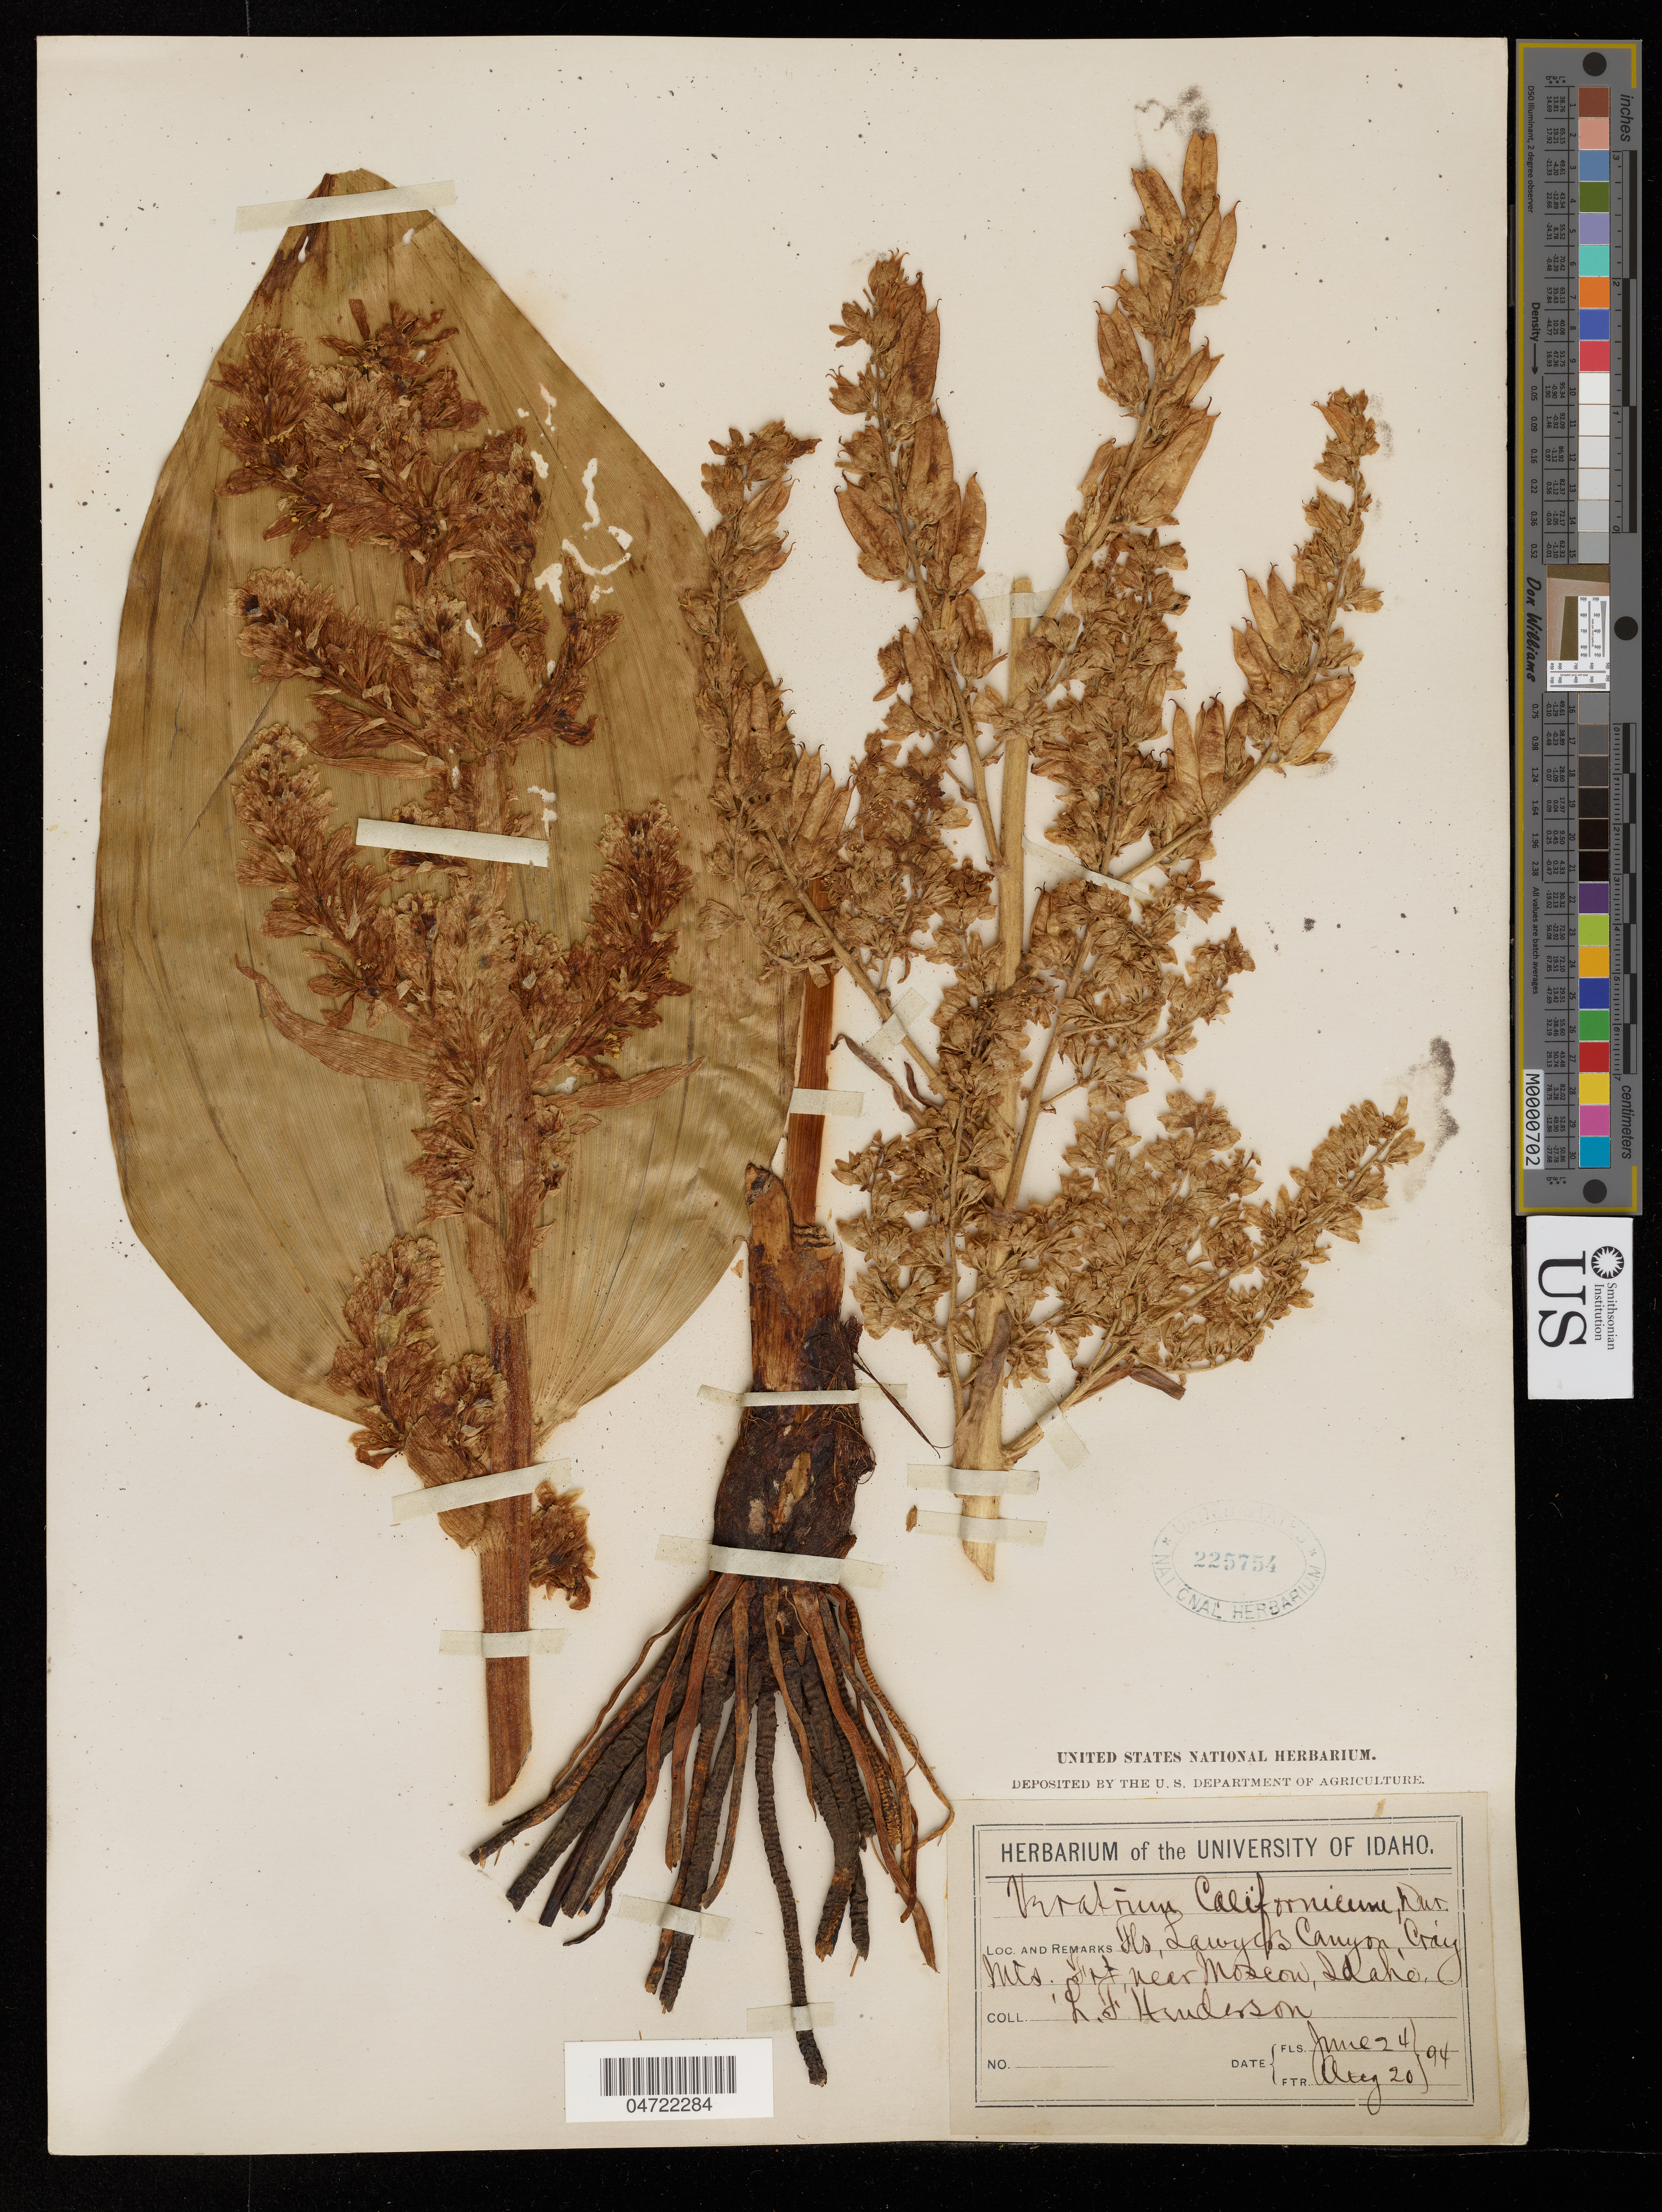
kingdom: Plantae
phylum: Tracheophyta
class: Liliopsida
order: Liliales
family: Melanthiaceae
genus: Veratrum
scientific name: Veratrum californicum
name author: Durand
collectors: L. F. Henderson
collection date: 1894-07-24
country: United States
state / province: Idaho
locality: Paradise Creek, Moscow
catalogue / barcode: US 225754